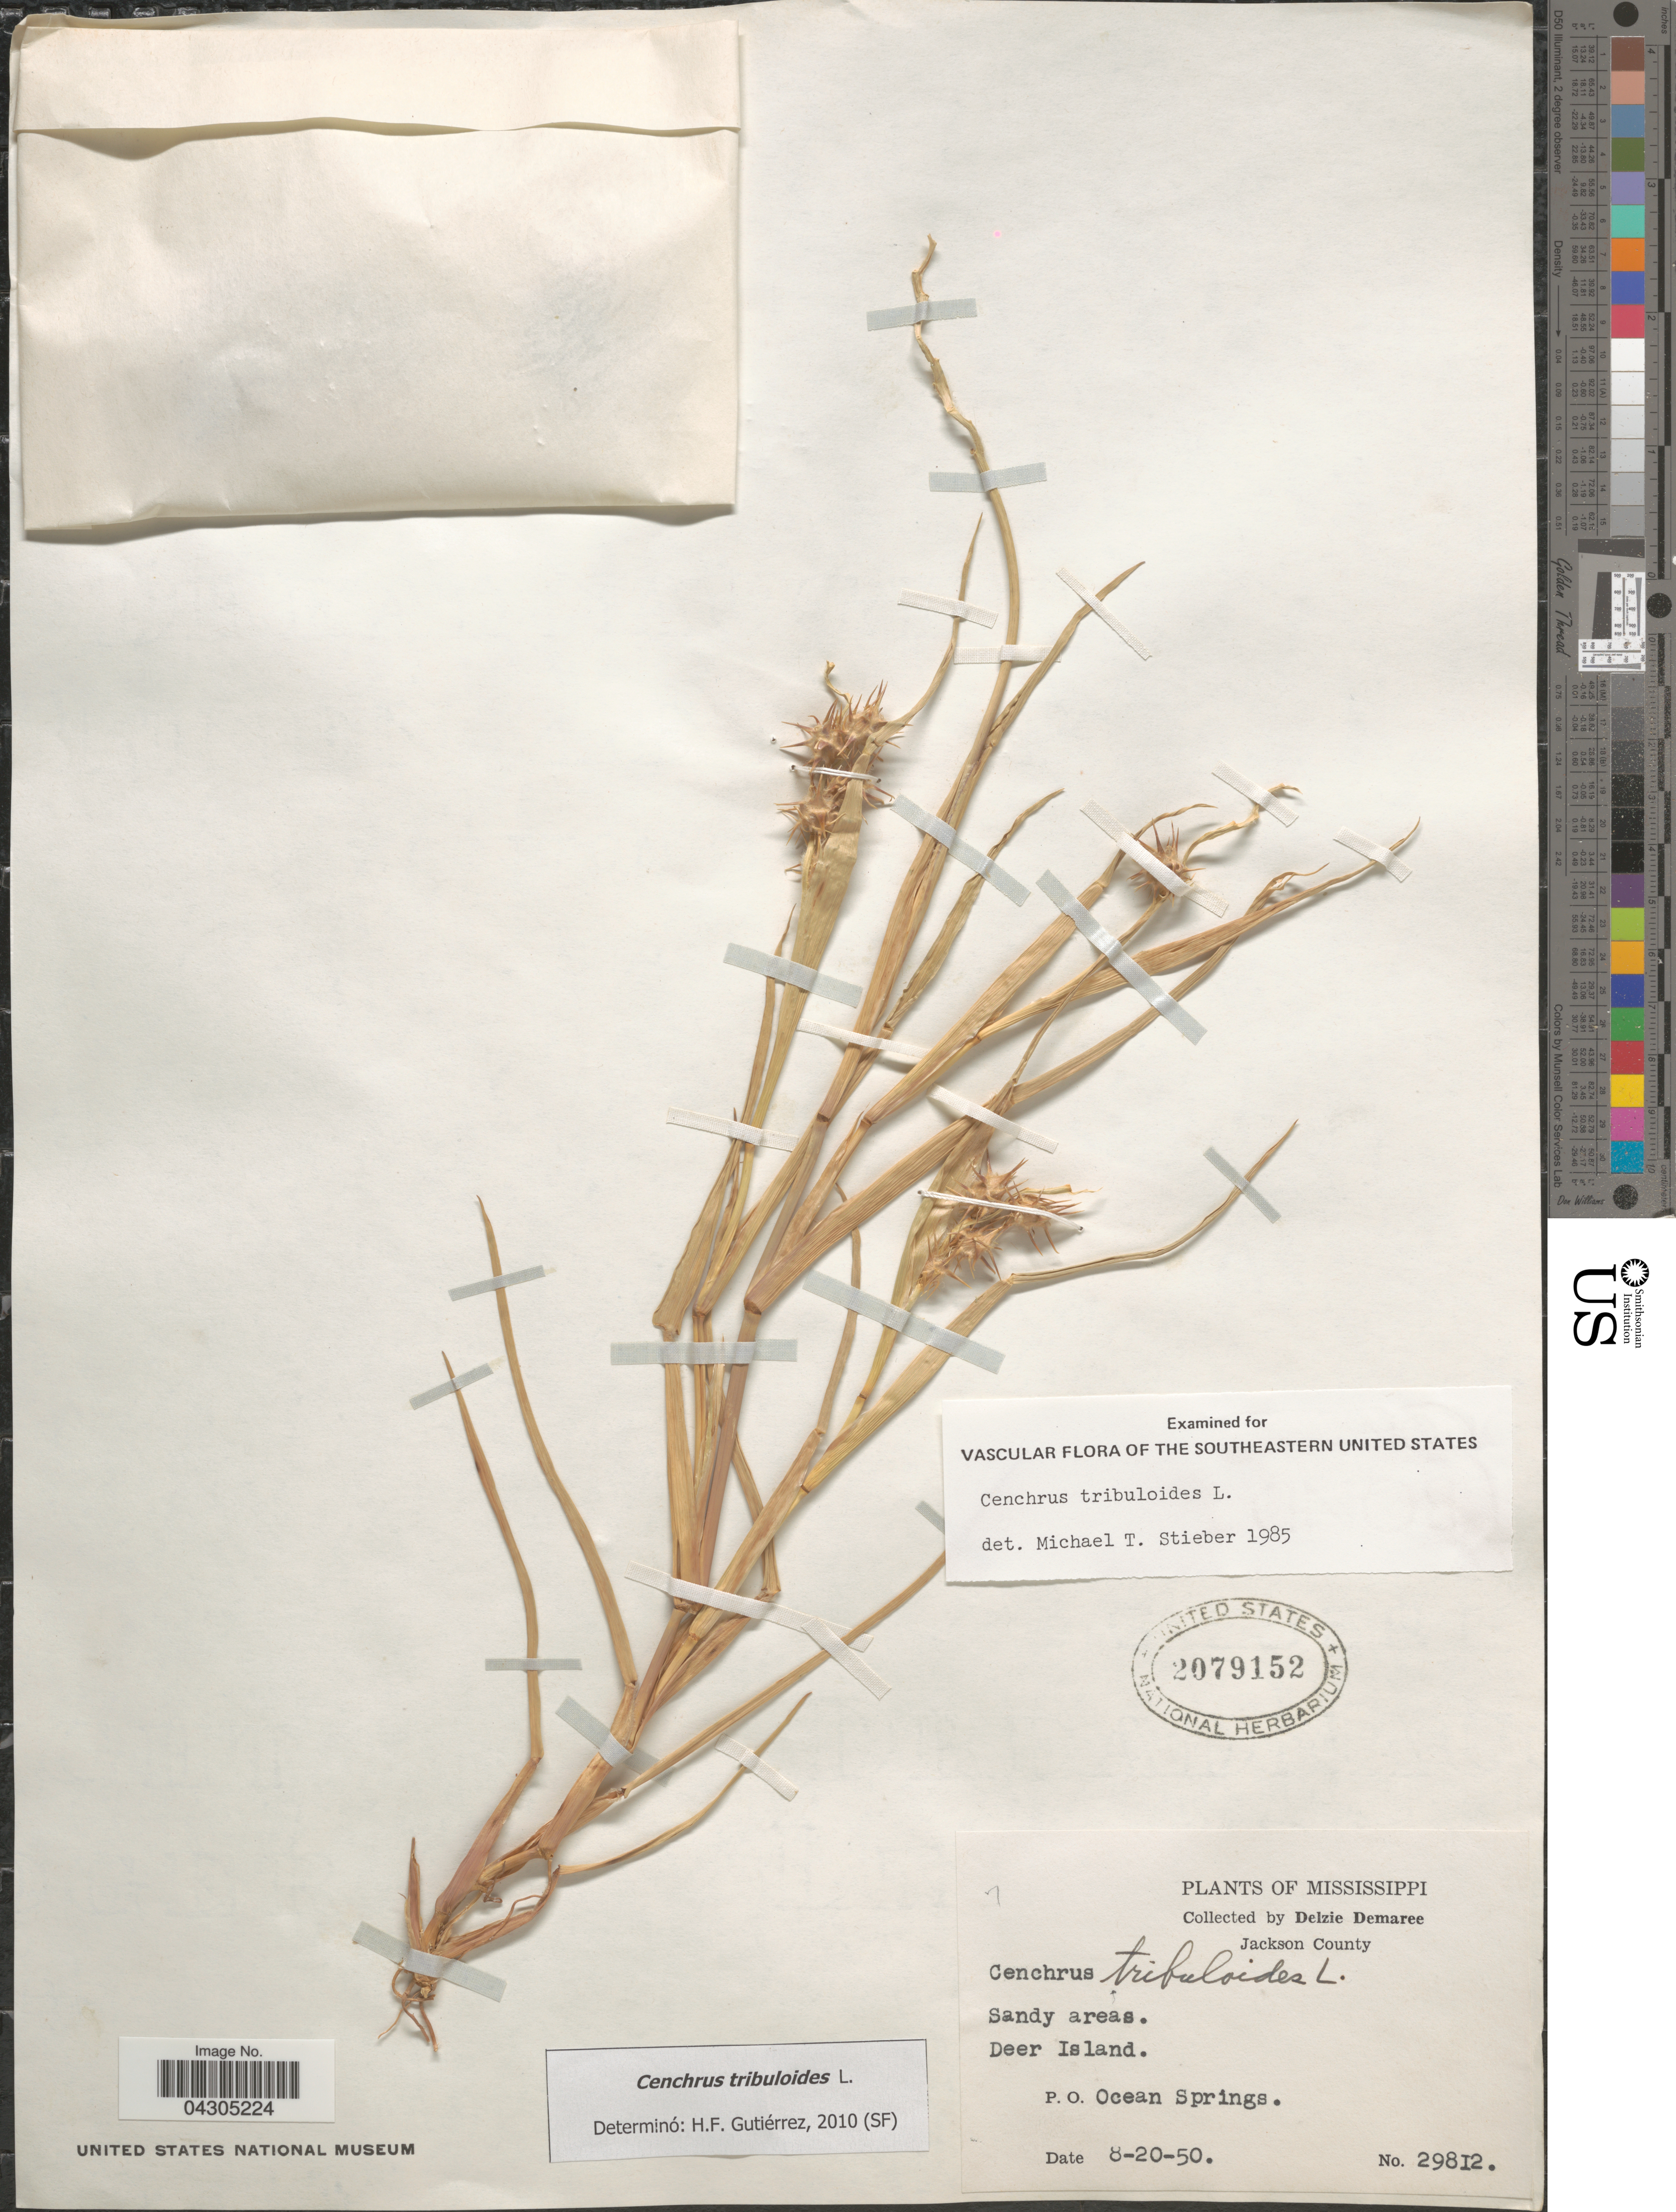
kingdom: Plantae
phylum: Tracheophyta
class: Liliopsida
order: Poales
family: Poaceae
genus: Cenchrus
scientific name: Cenchrus tribuloides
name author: L.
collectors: D. Demaree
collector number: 29812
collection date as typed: Transcribed d/m/y: 20/8/50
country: United States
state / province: Mississippi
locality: Jackson County. Deer Island. P.O. Ocean Springs.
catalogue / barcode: US 2079152